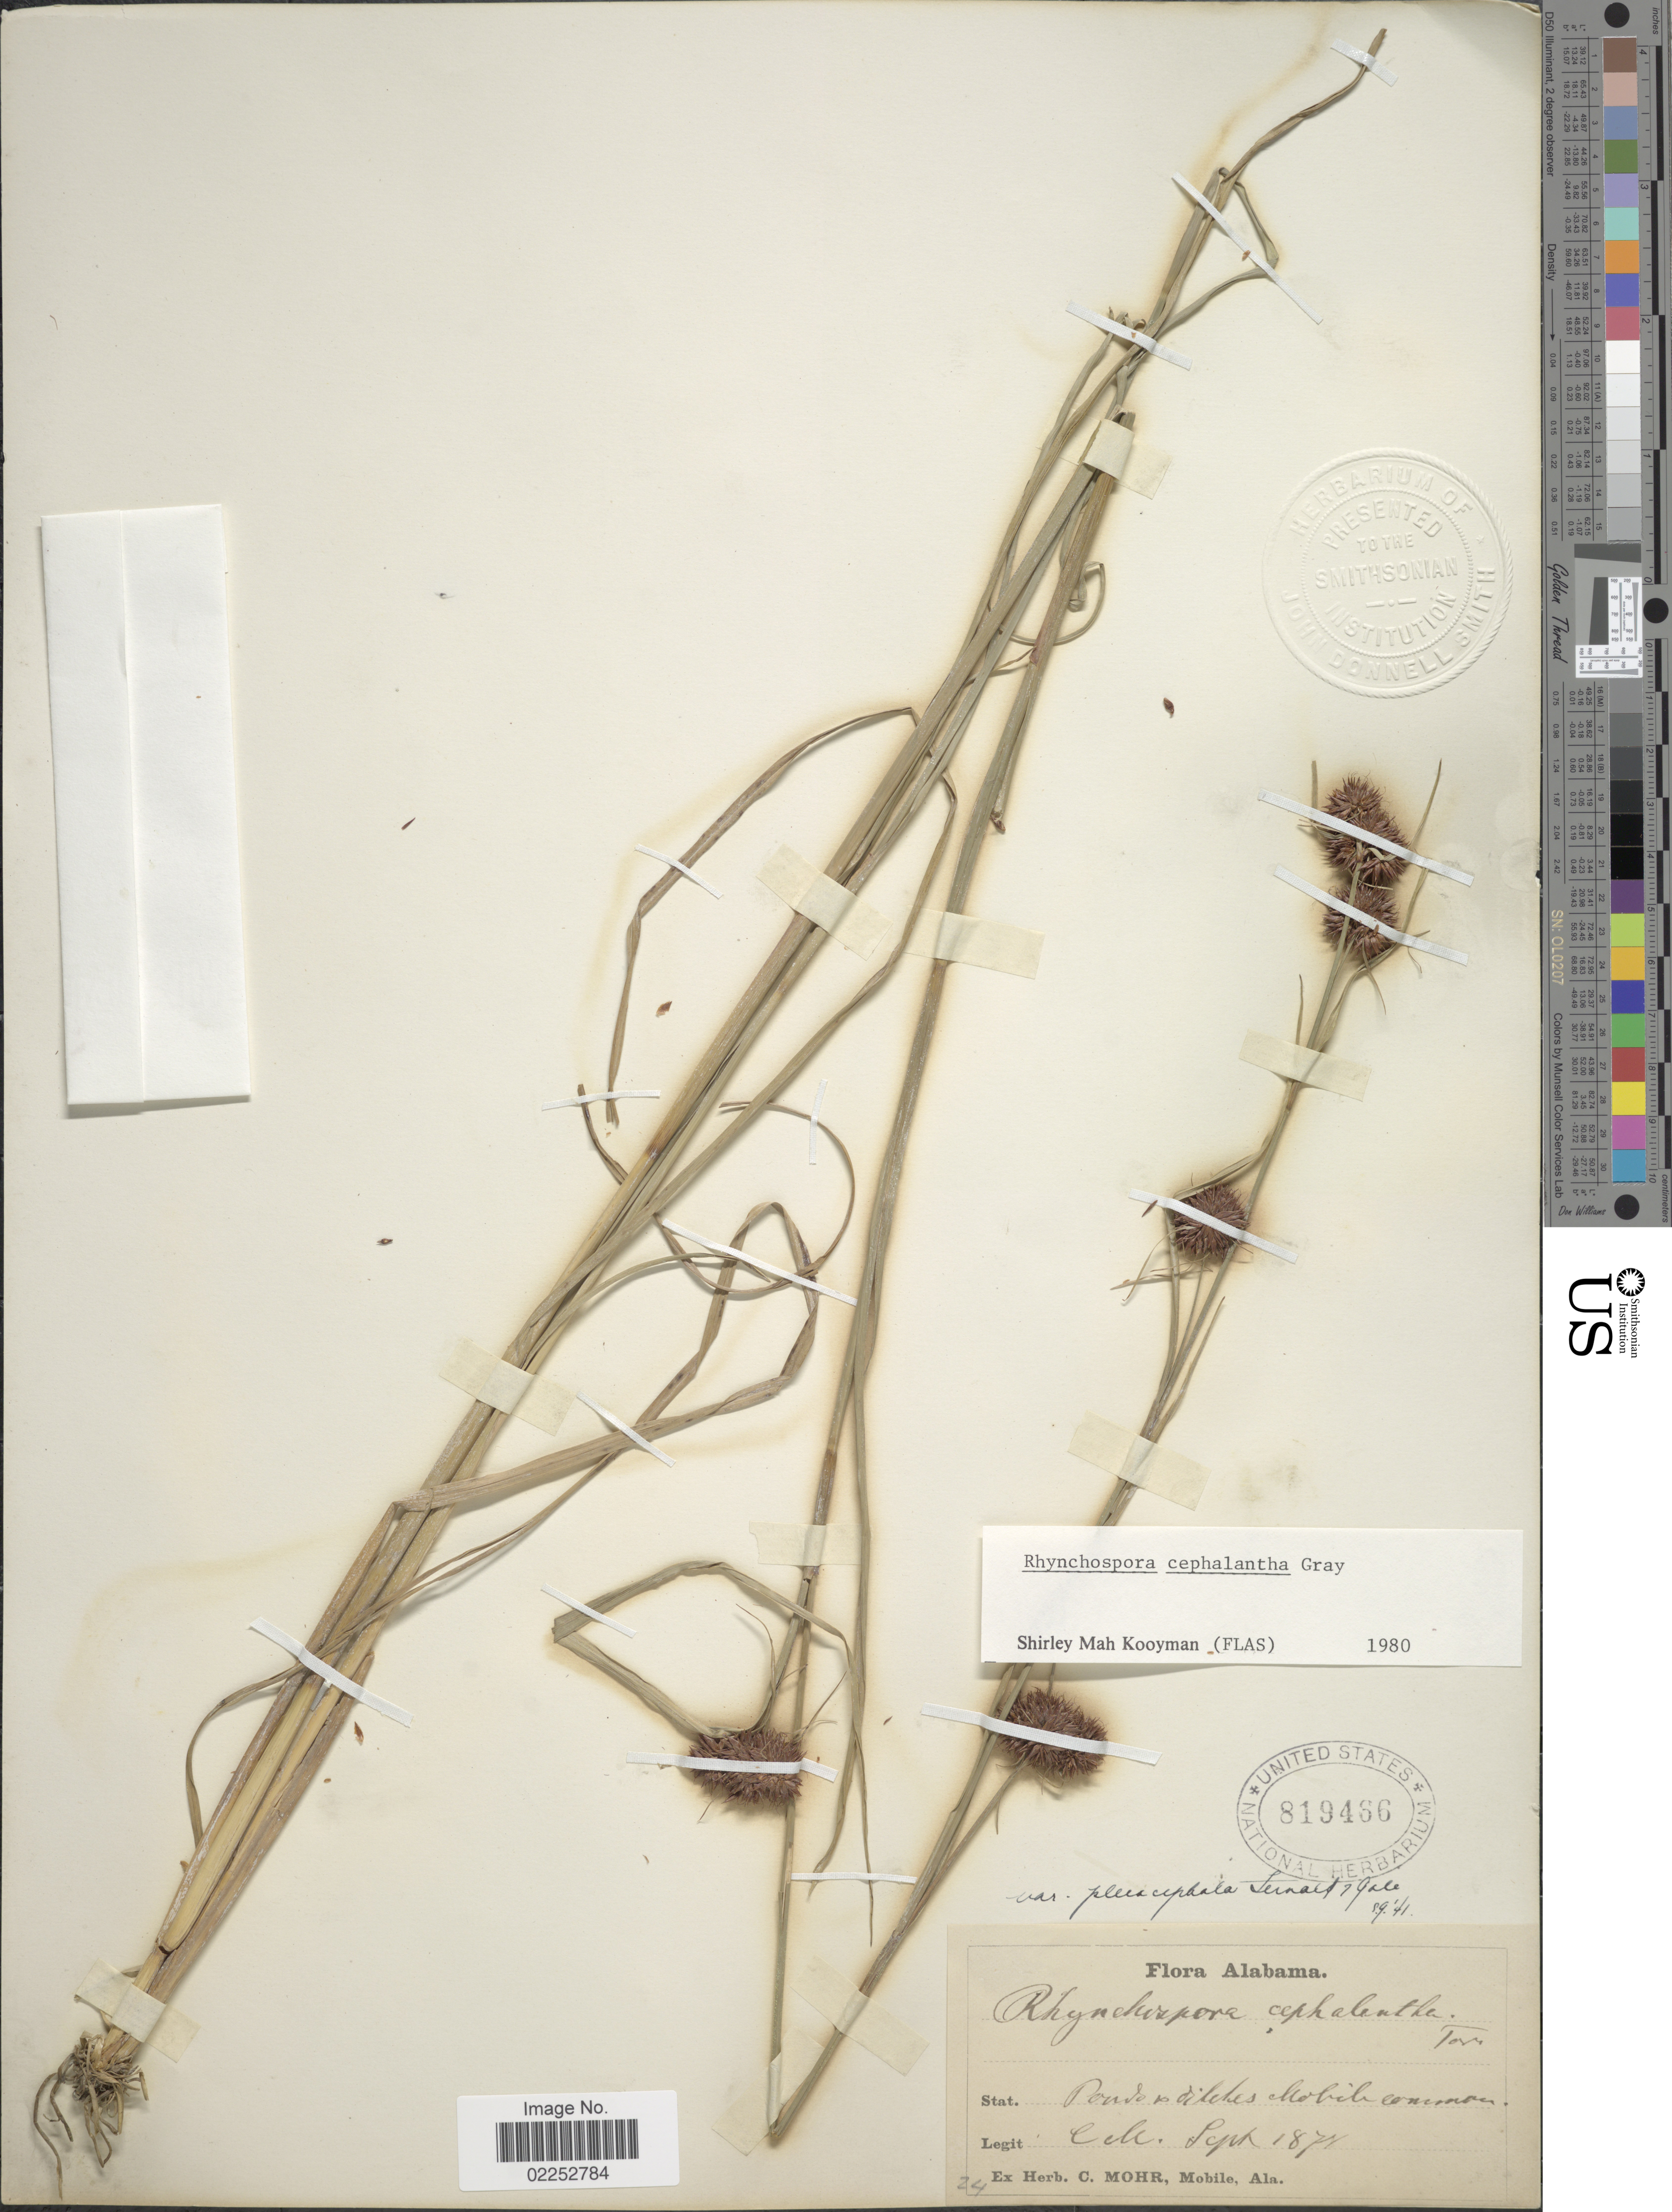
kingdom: Plantae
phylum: Tracheophyta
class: Liliopsida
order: Poales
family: Cyperaceae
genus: Rhynchospora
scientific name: Rhynchospora cephalantha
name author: A. Gray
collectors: C. T. Mohr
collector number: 24?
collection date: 1871-09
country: United States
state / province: Alabama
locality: Mobile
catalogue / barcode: US 819466